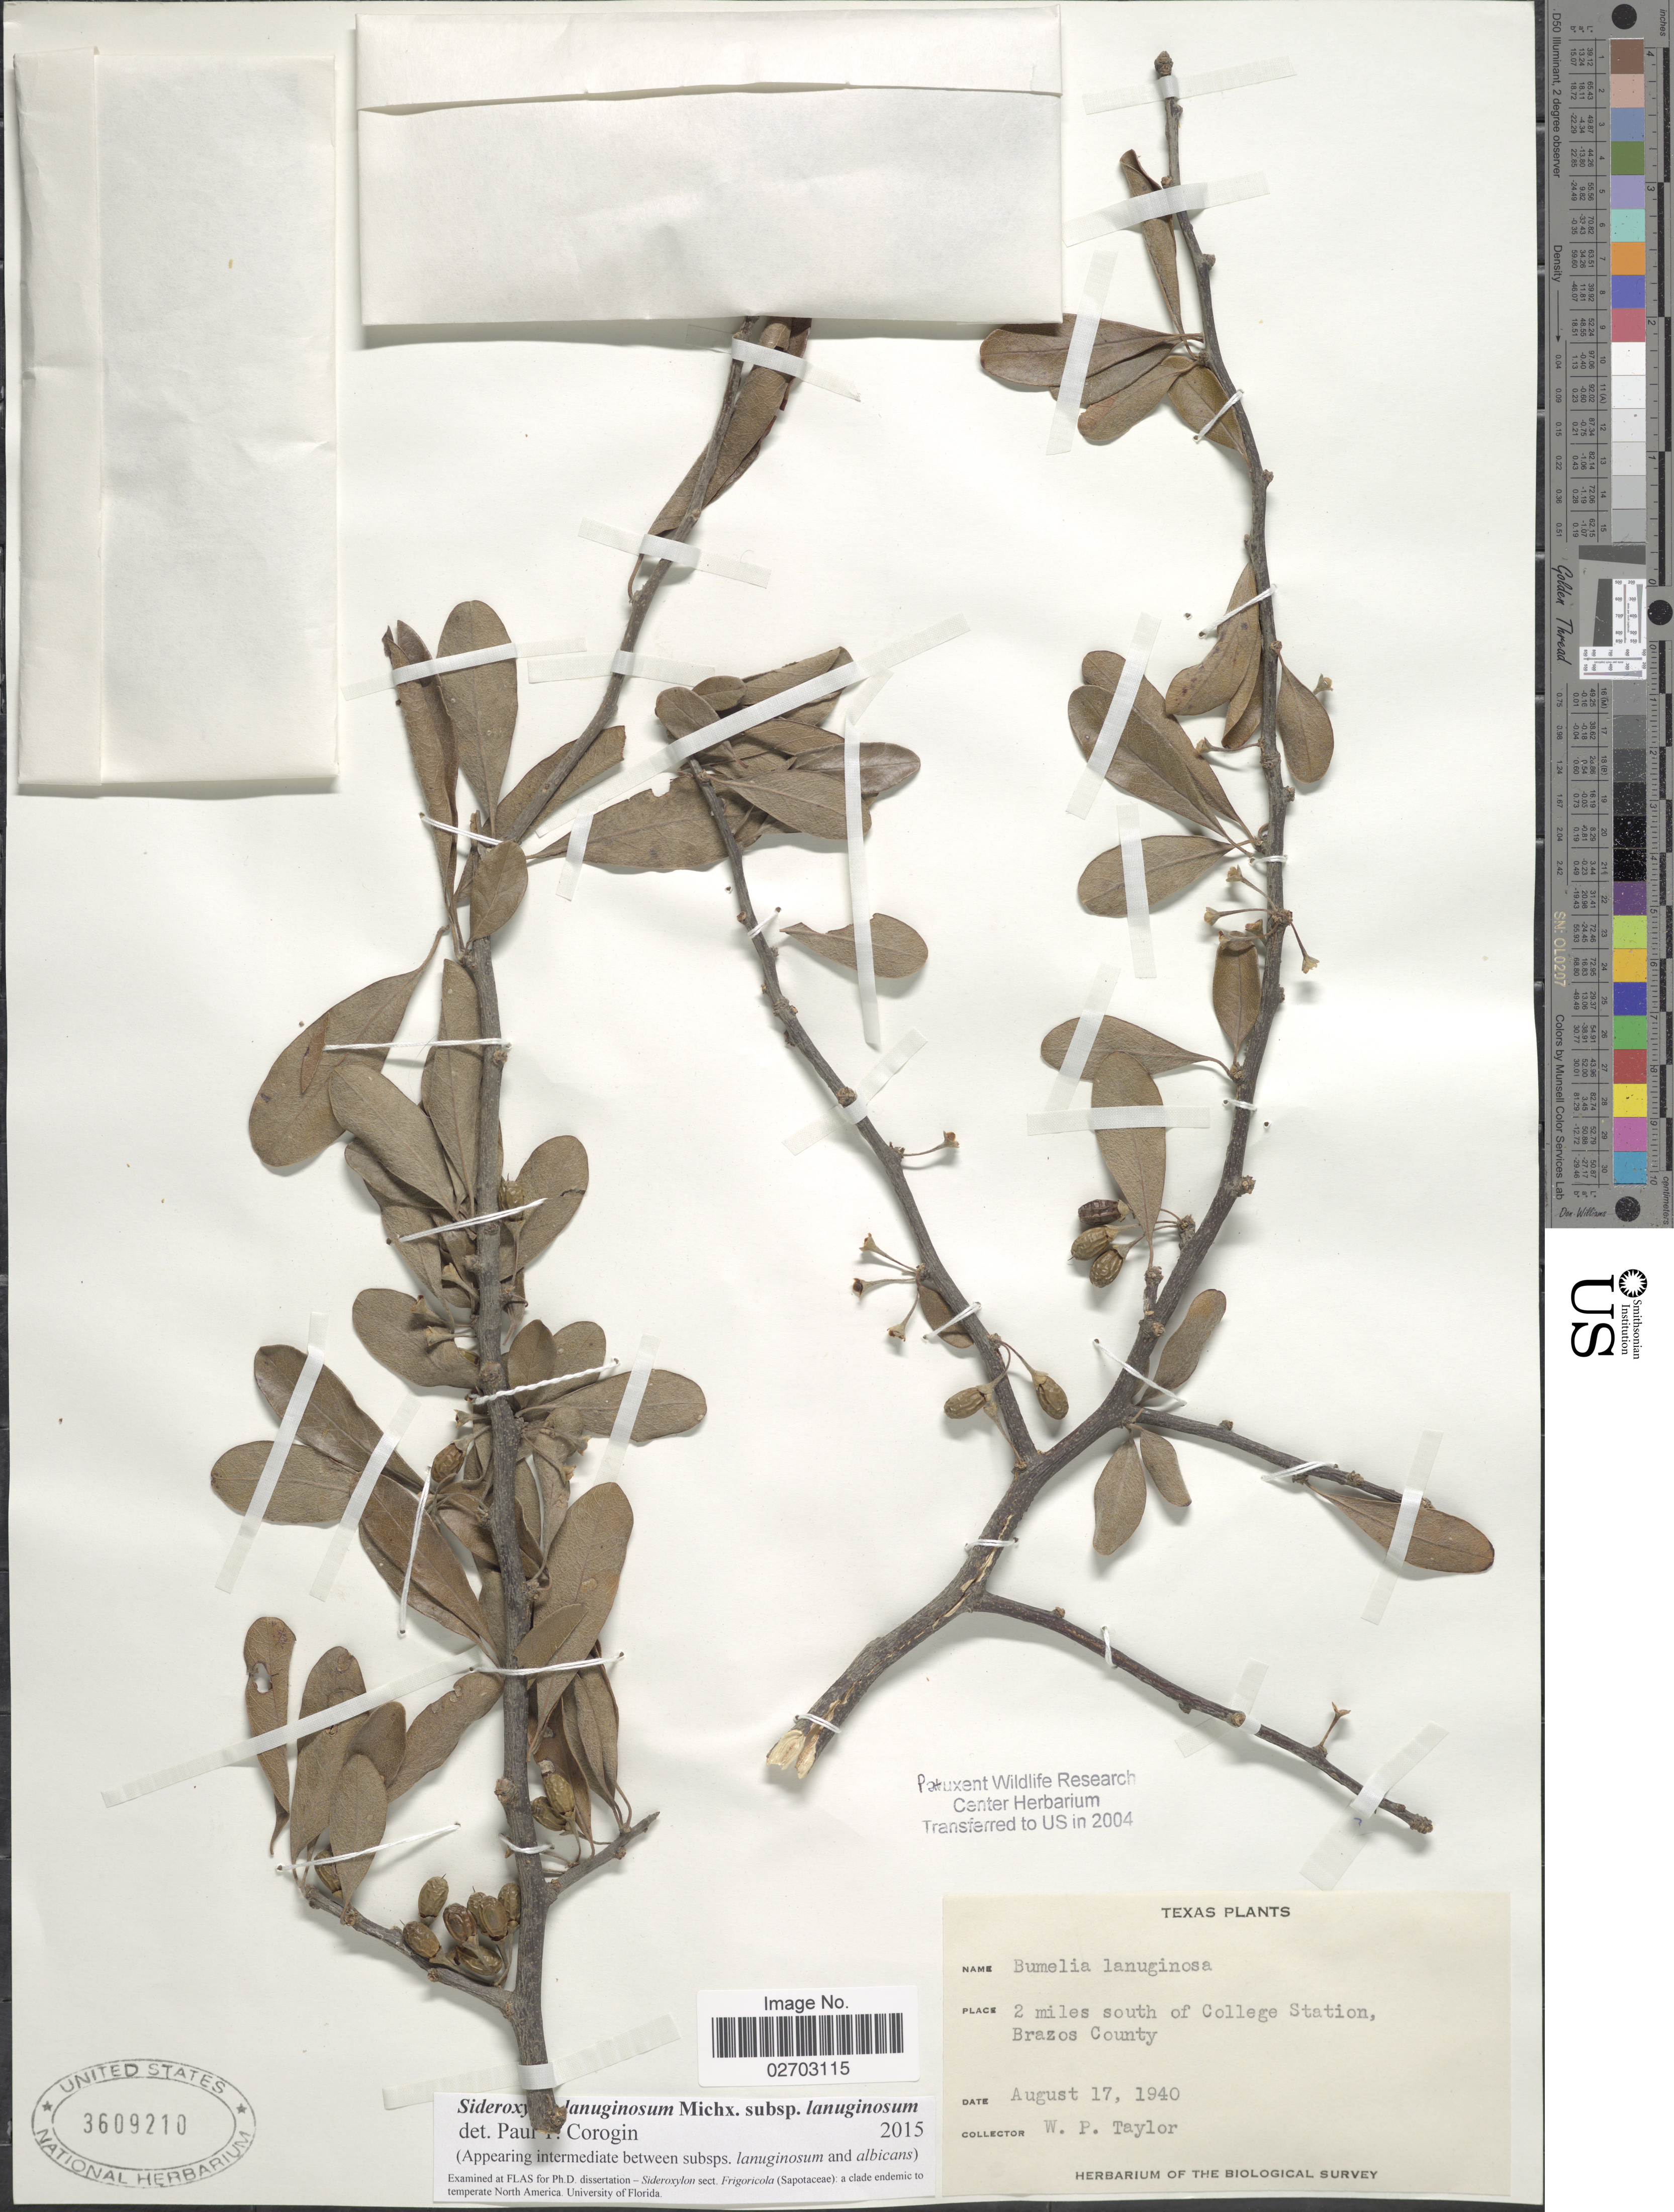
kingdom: Plantae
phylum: Tracheophyta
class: Magnoliopsida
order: Ericales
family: Sapotaceae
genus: Sideroxylon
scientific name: Sideroxylon lanuginosum subsp. lanuginosum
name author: Michx.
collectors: W. P. Taylor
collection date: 1940-08-17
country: United States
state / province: Texas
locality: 2 miles south of College Station, Brazos County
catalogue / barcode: US 3609210